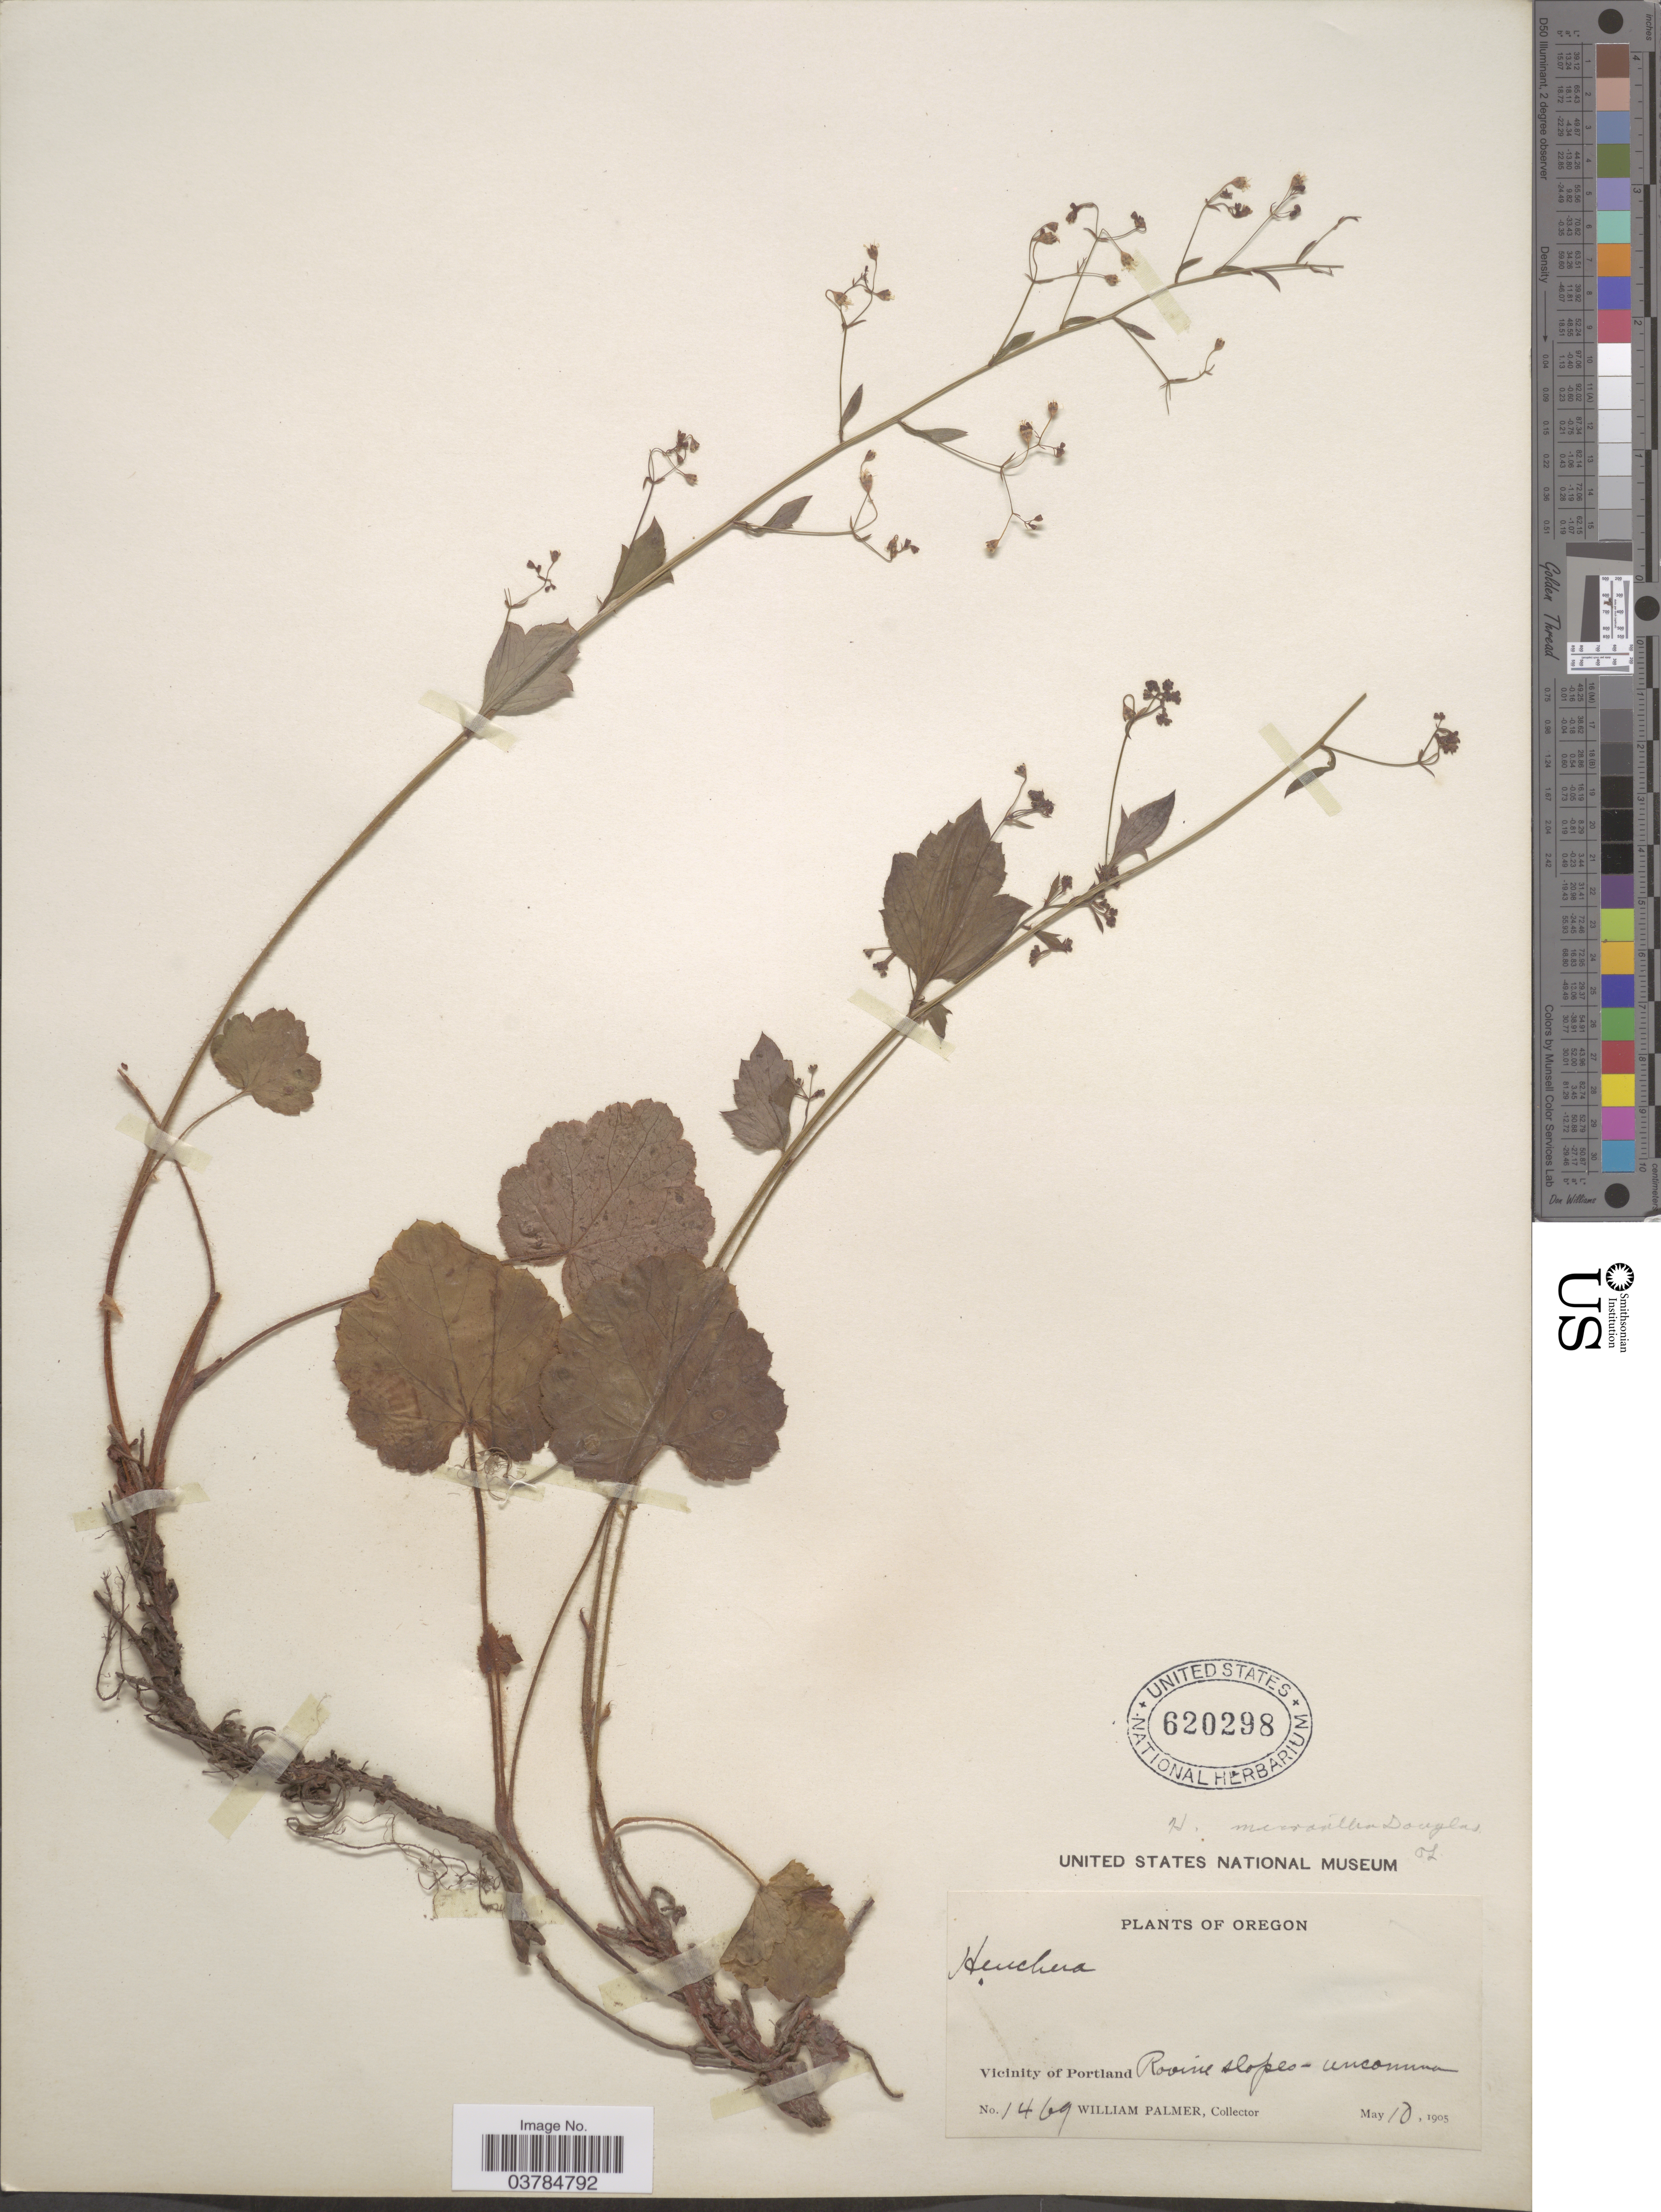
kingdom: Plantae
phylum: Tracheophyta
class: Magnoliopsida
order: Saxifragales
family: Saxifragaceae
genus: Heuchera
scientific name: Heuchera micrantha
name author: Douglas ex Lindl.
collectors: W. Palmer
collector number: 1469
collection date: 1905-05-10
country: United States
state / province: Oregon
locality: Vicinity of Portland.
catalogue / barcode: US 620298